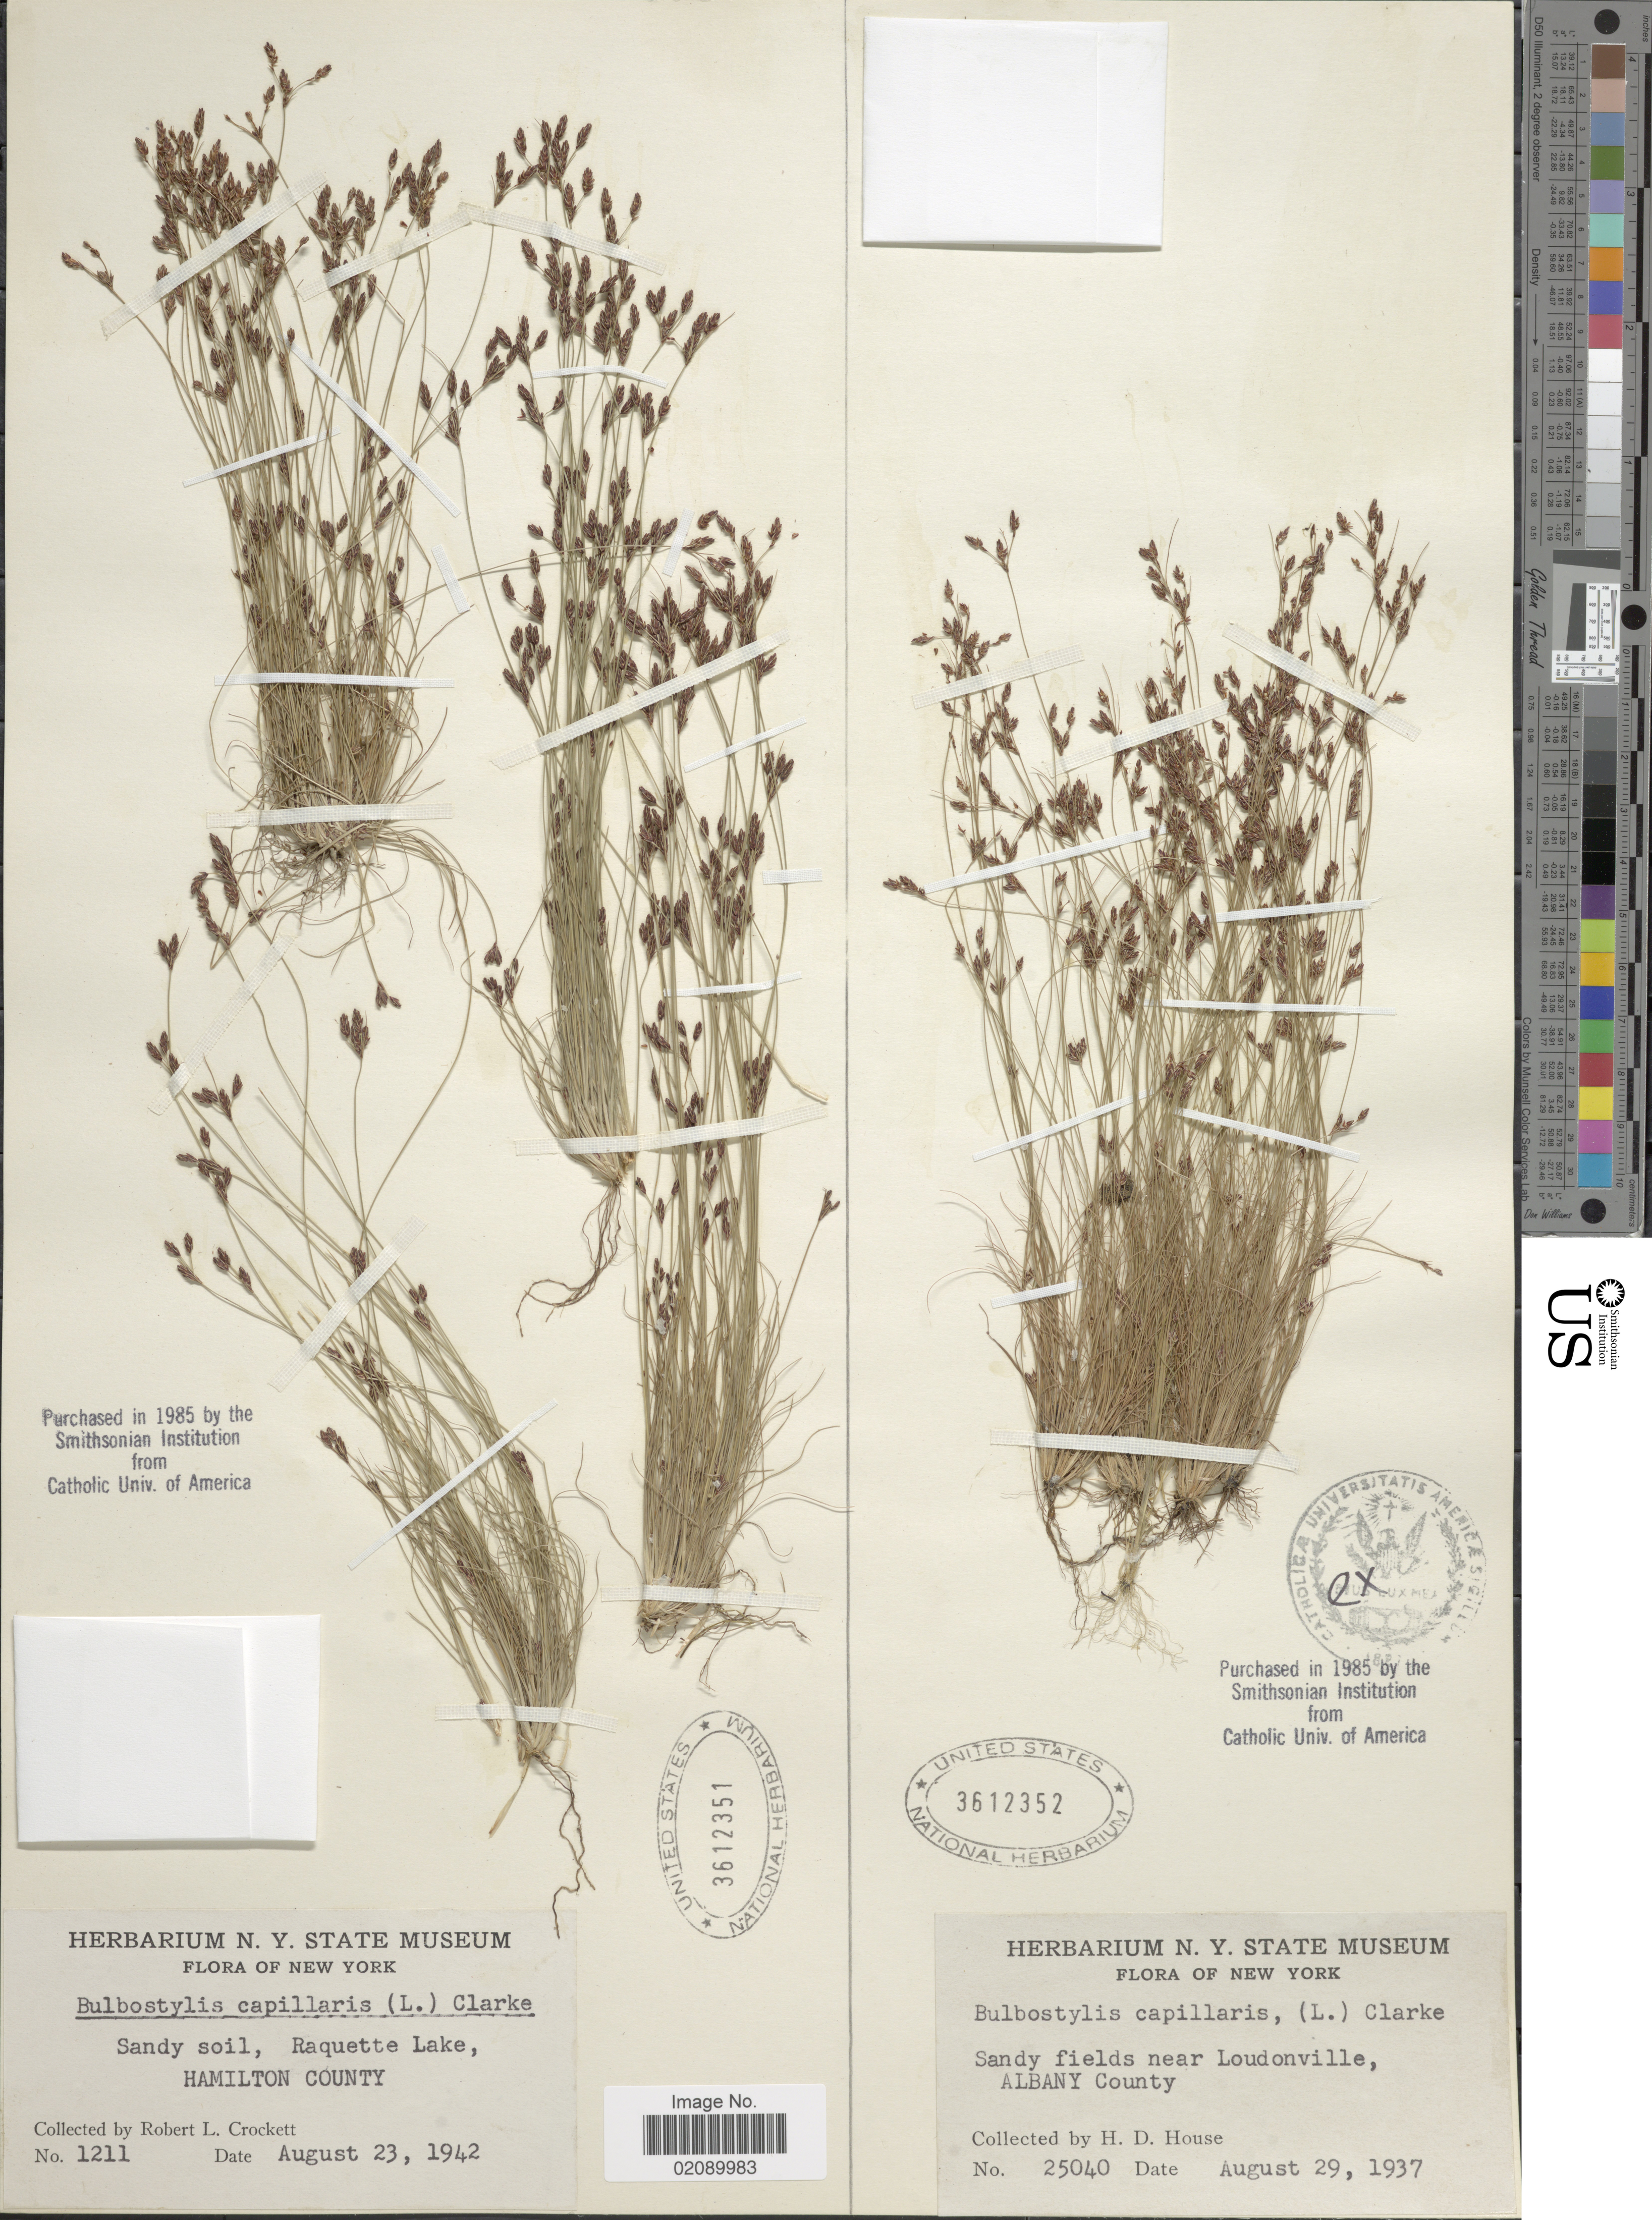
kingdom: Plantae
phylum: Tracheophyta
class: Liliopsida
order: Poales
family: Cyperaceae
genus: Bulbostylis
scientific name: Bulbostylis capillaris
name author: (L.) Kunth ex C.B. Clarke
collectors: R. Crockett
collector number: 1211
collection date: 1942-08-23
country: United States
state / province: New York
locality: Sandy soil, Raquette Lake, Hamilton County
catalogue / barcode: US 3612351